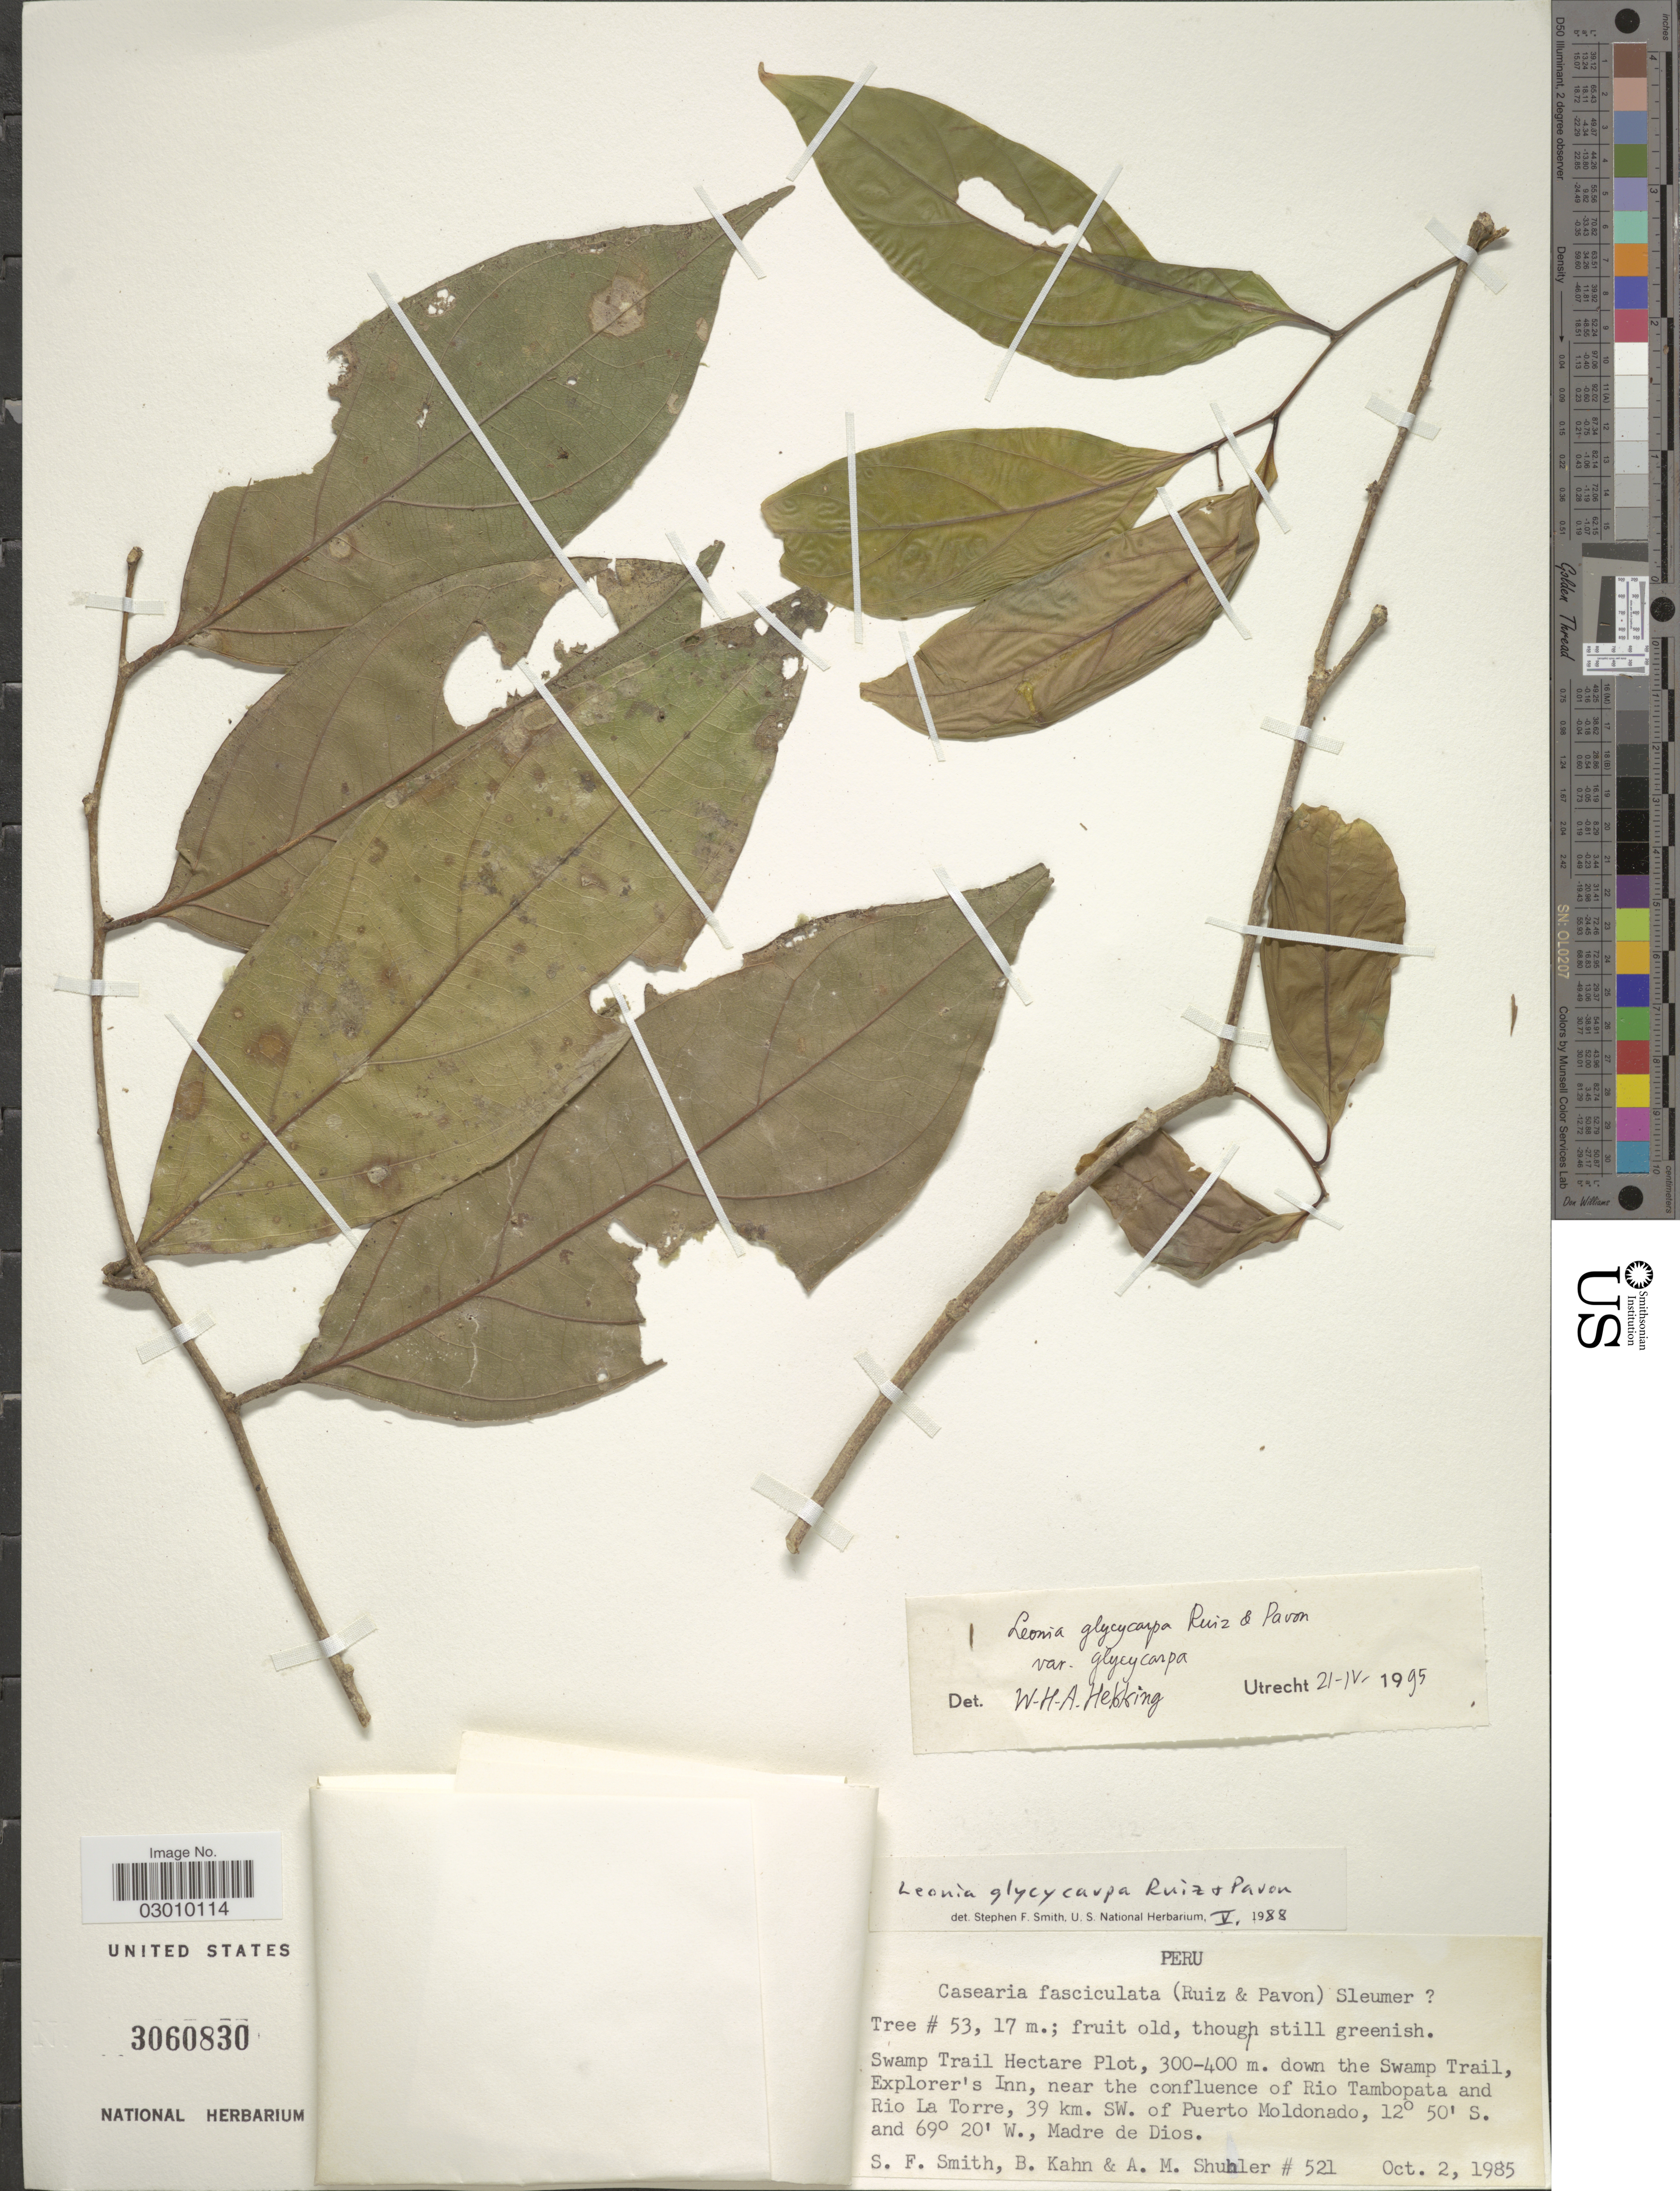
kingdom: Plantae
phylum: Tracheophyta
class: Magnoliopsida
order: Malpighiales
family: Violaceae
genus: Leonia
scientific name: Leonia glycycarpa var. glycycarpa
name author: Ruiz & Pav.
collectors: S.F. Smith, B. Kahn & A. Shuhler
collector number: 521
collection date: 1985-10-02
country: Peru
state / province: Madre de Dios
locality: Swamp Trail Hectare Plot, down the Swamp Trail, Explorer's Inn, near the confluence of Rio Tambopata and Rio La Torre, 39 km. SW. of Puerto Moldonado.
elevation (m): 300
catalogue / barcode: US 3060830